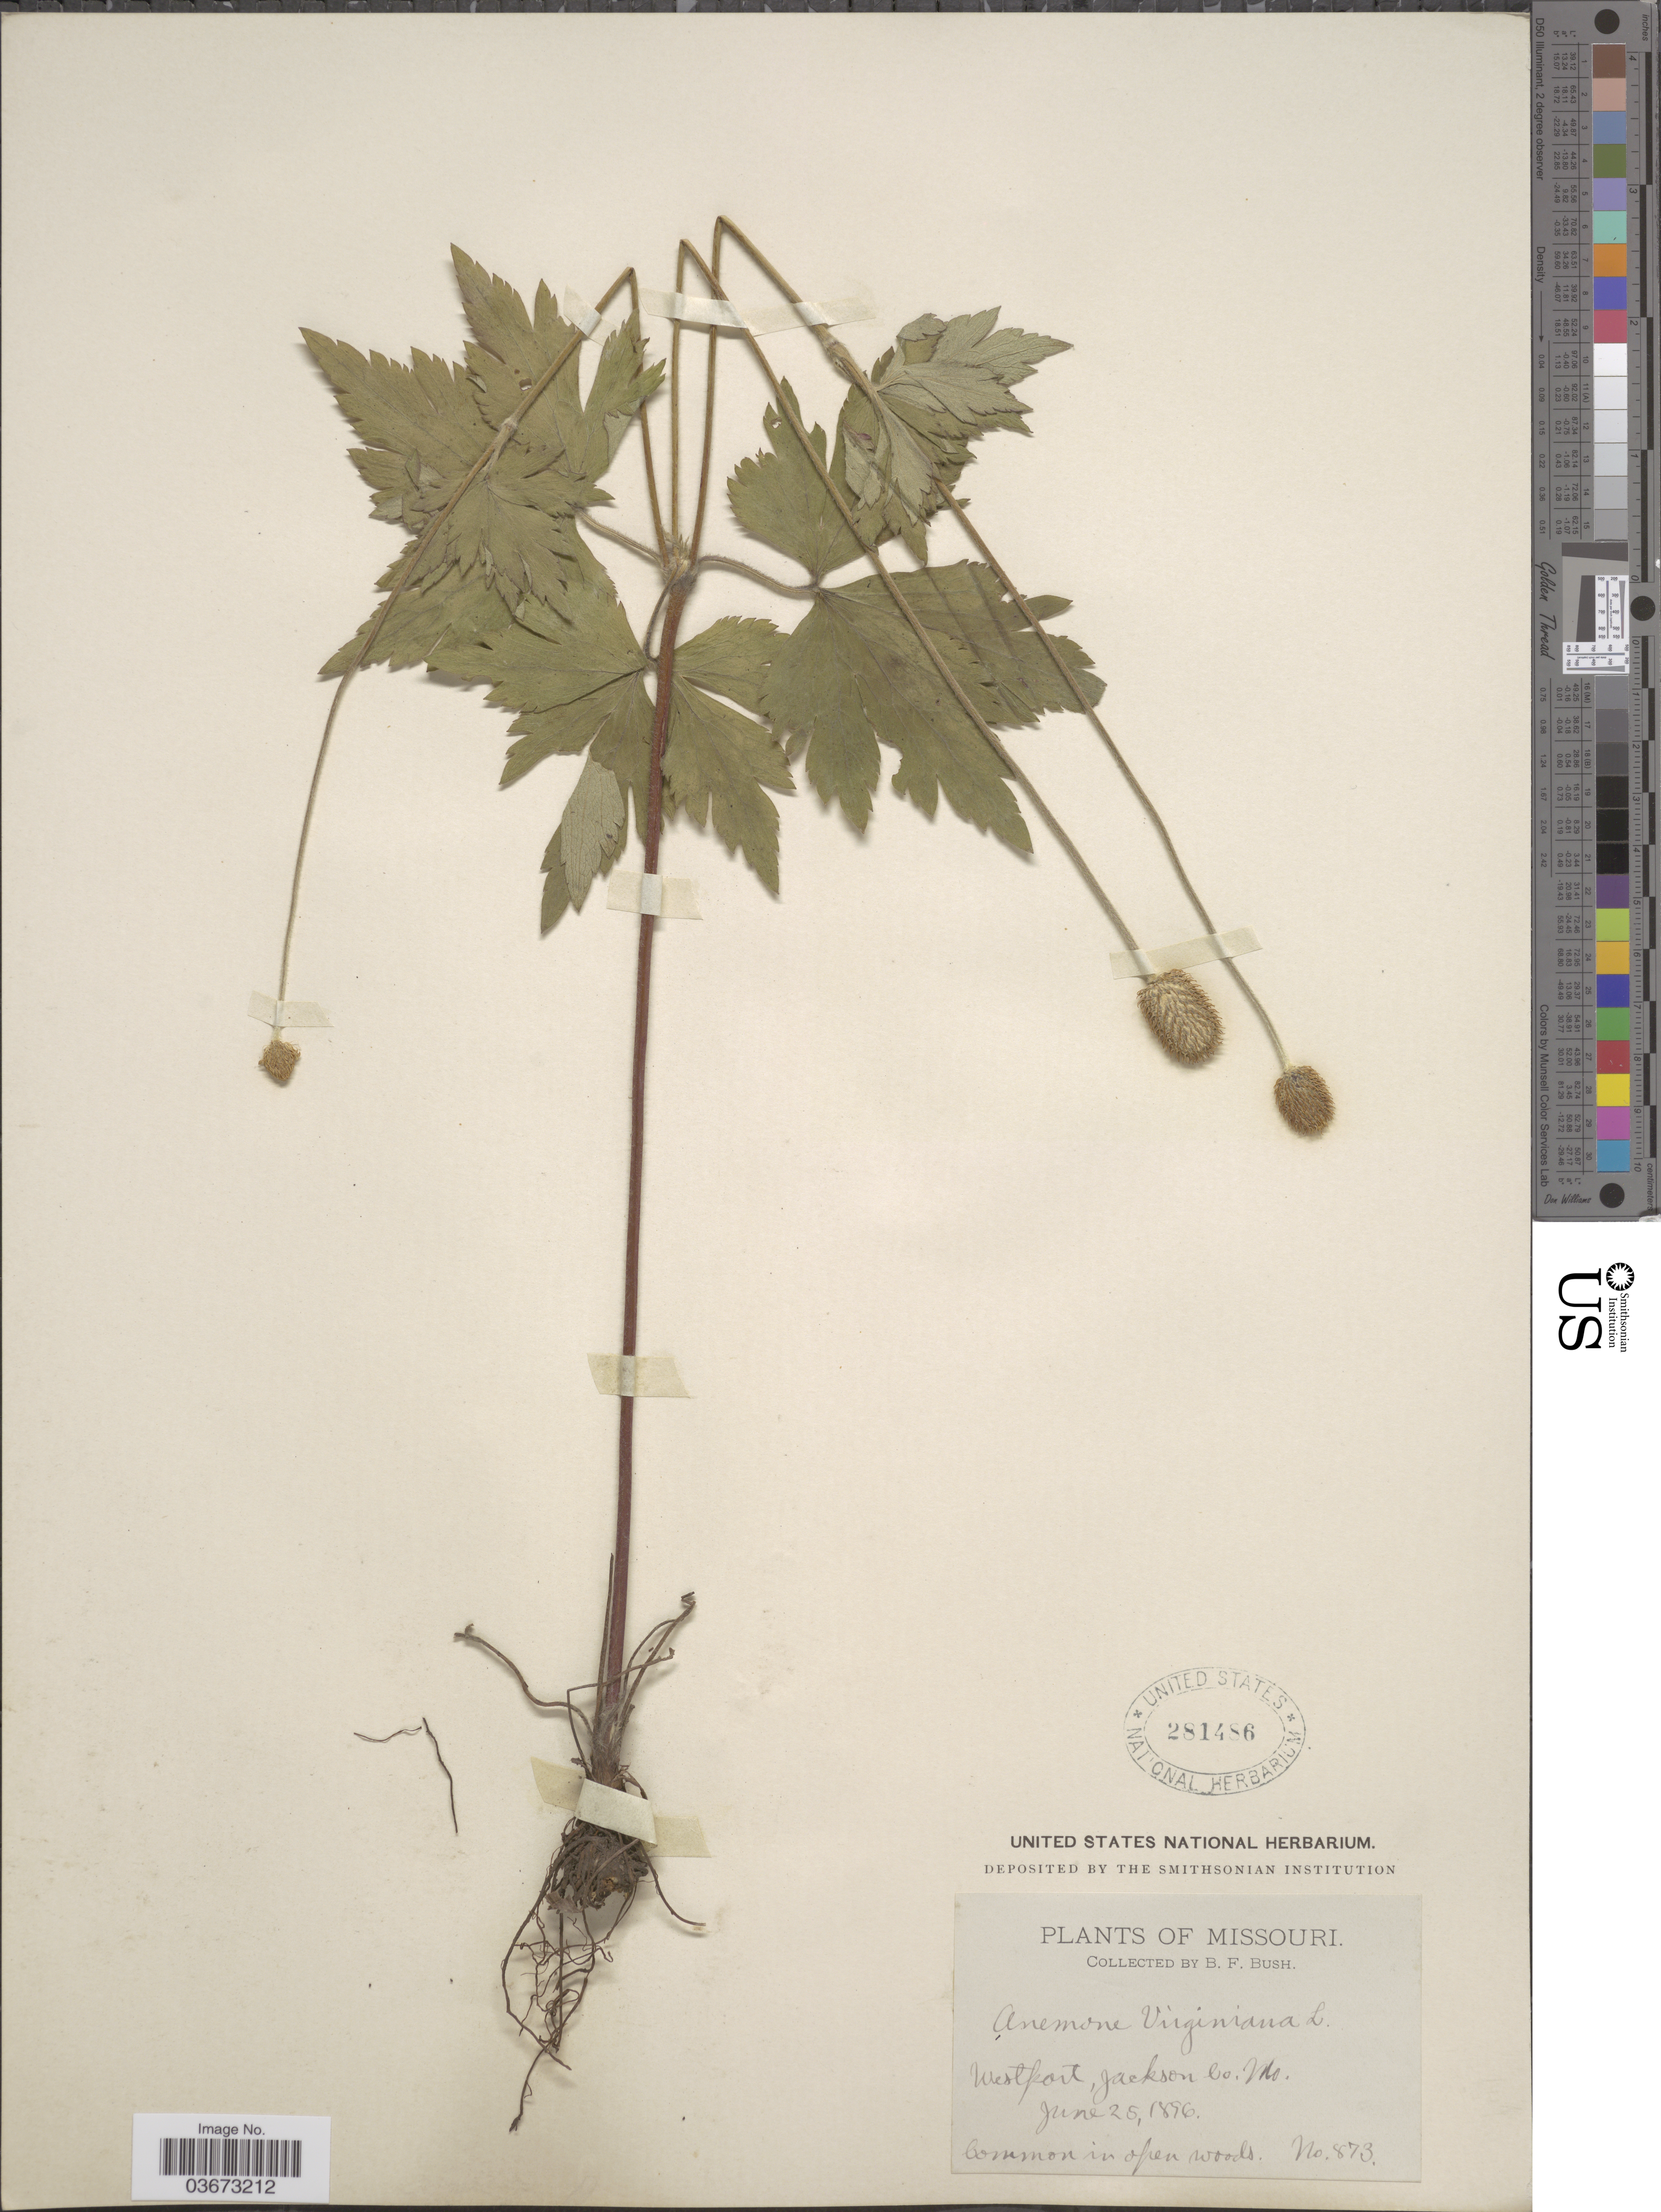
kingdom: Plantae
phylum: Tracheophyta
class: Magnoliopsida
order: Ranunculales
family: Ranunculaceae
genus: Anemone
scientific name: Anemone virginiana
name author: L.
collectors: B. F. Bush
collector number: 873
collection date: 1896-06-25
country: United States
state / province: Missouri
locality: Westport, Jackson Co.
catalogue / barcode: US 281486